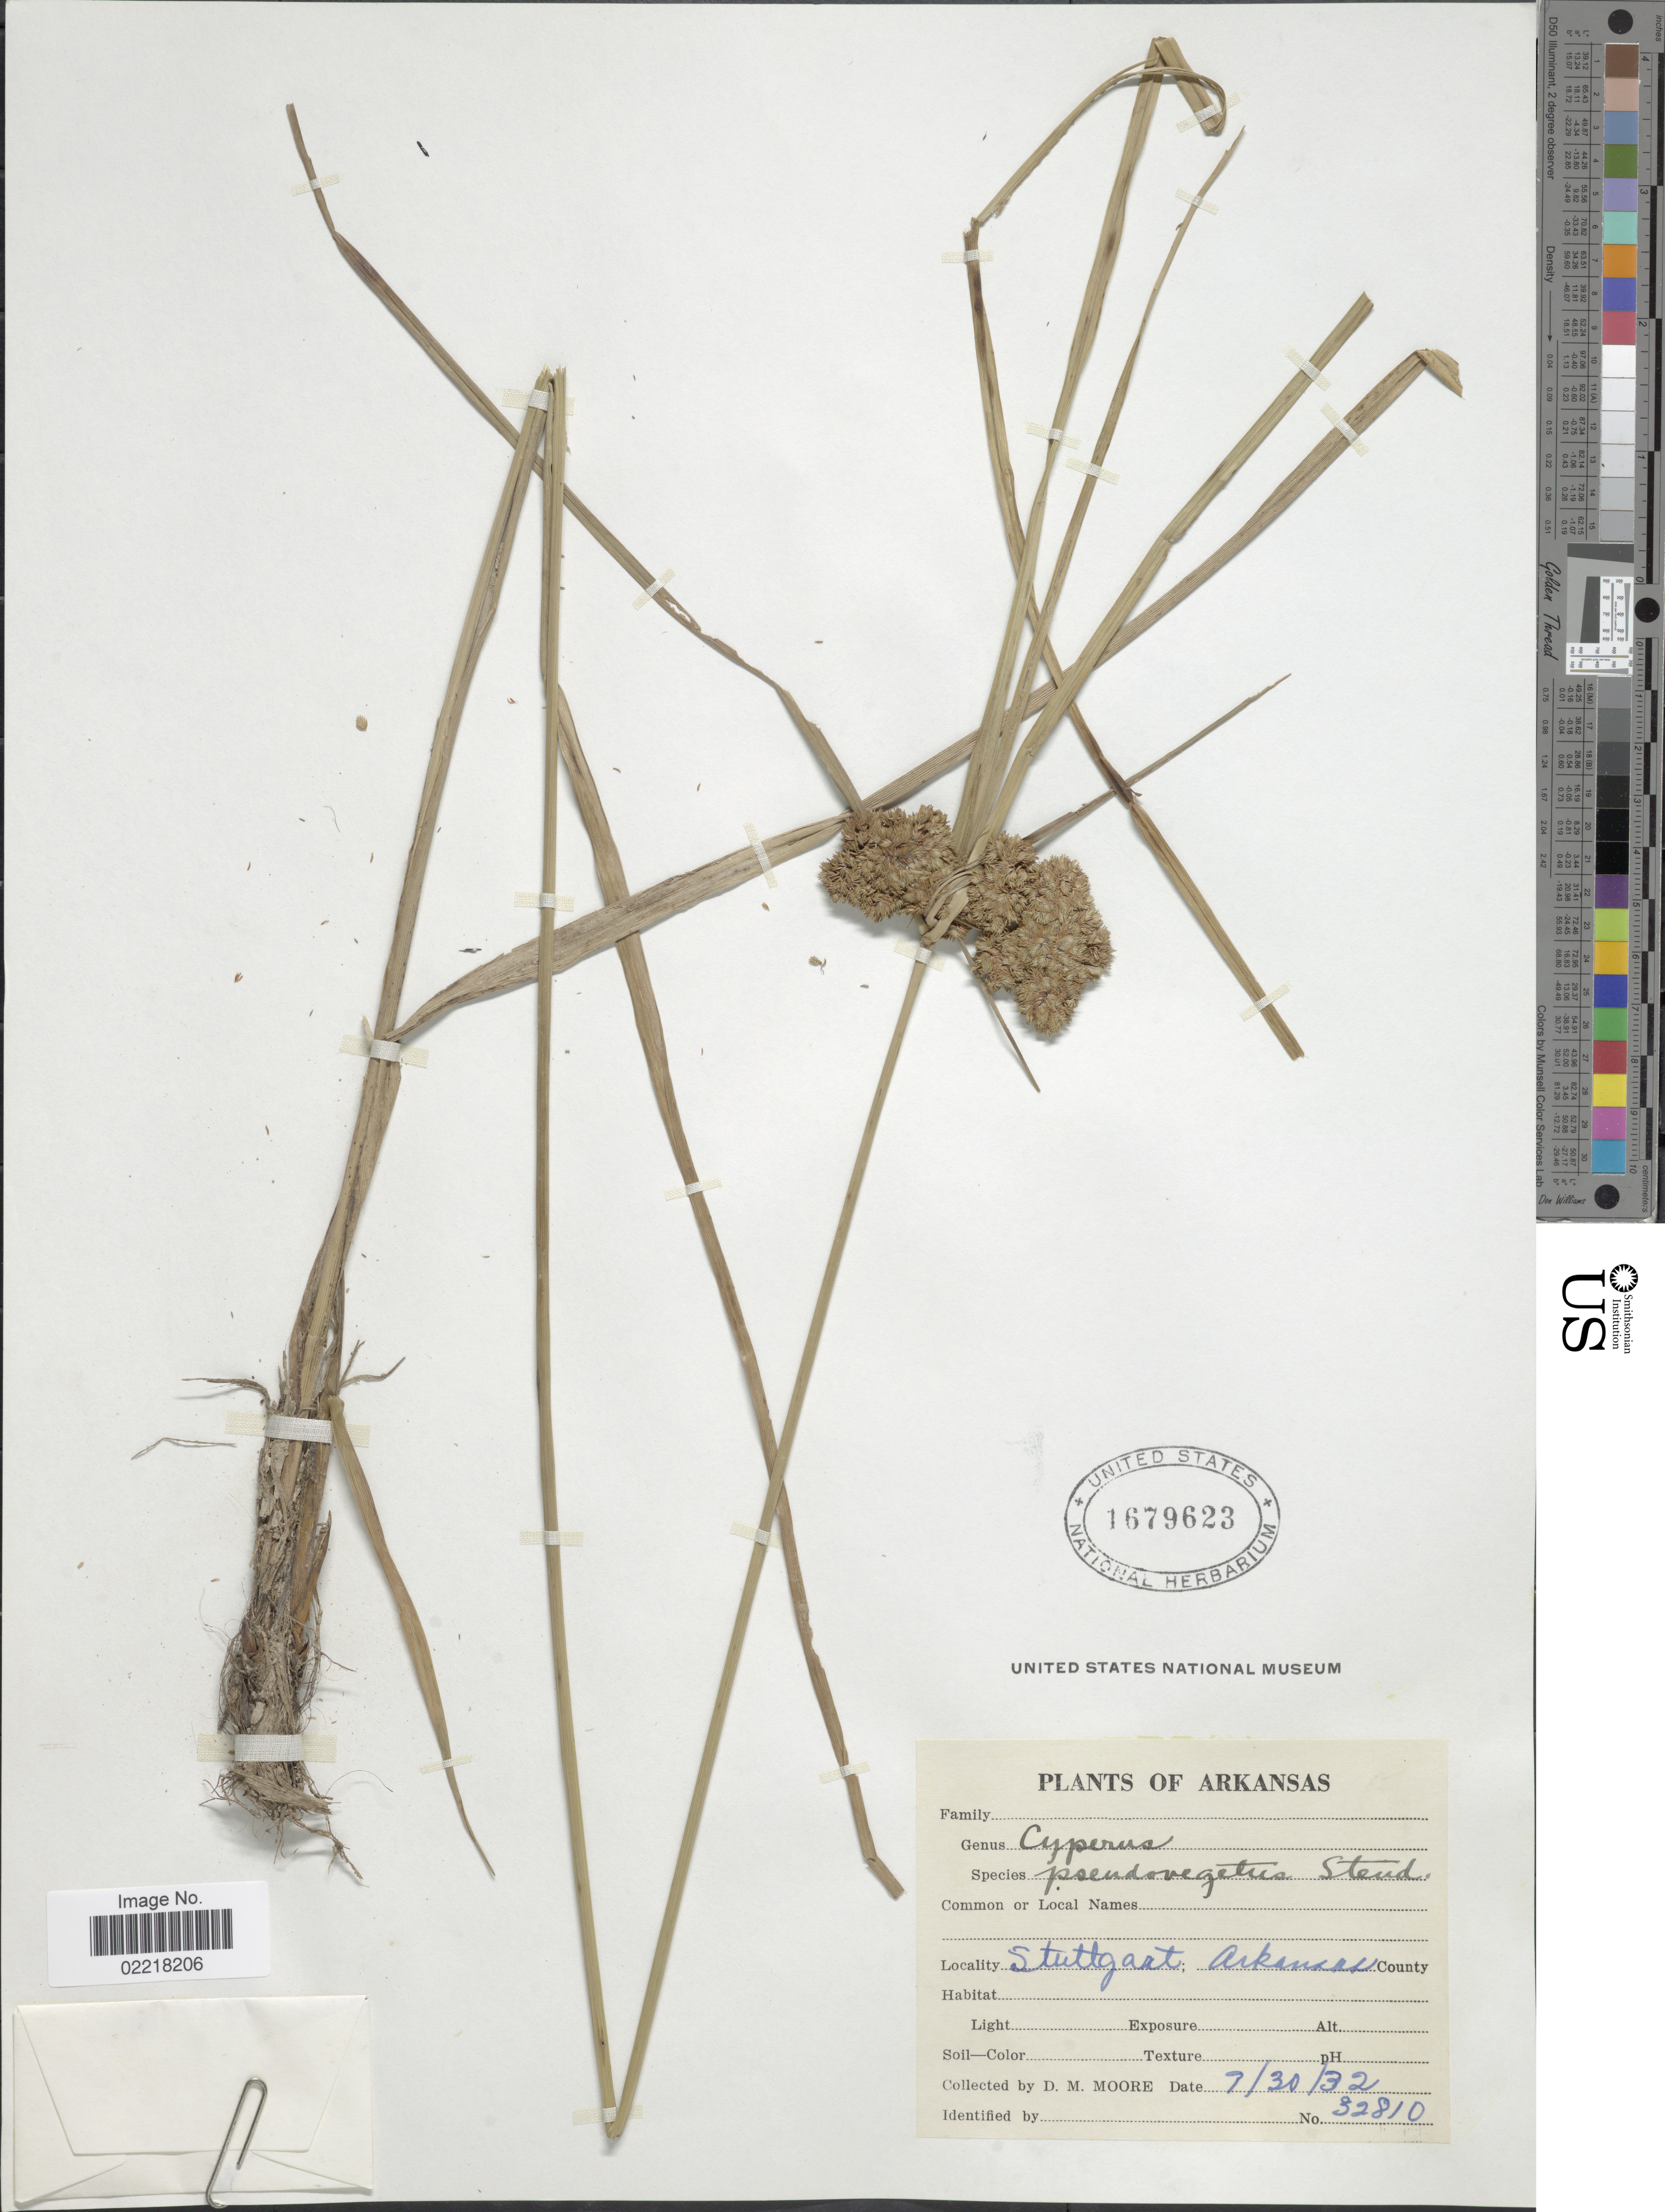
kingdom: Plantae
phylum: Tracheophyta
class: Liliopsida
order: Poales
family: Cyperaceae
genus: Cyperus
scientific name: Cyperus pseudovegetus Steud.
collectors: D. Moore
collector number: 32810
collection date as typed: Transcribed d/m/y: 30/7/32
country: United States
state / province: Arkansas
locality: Stuttgart, Arkansas County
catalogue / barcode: US 1679623